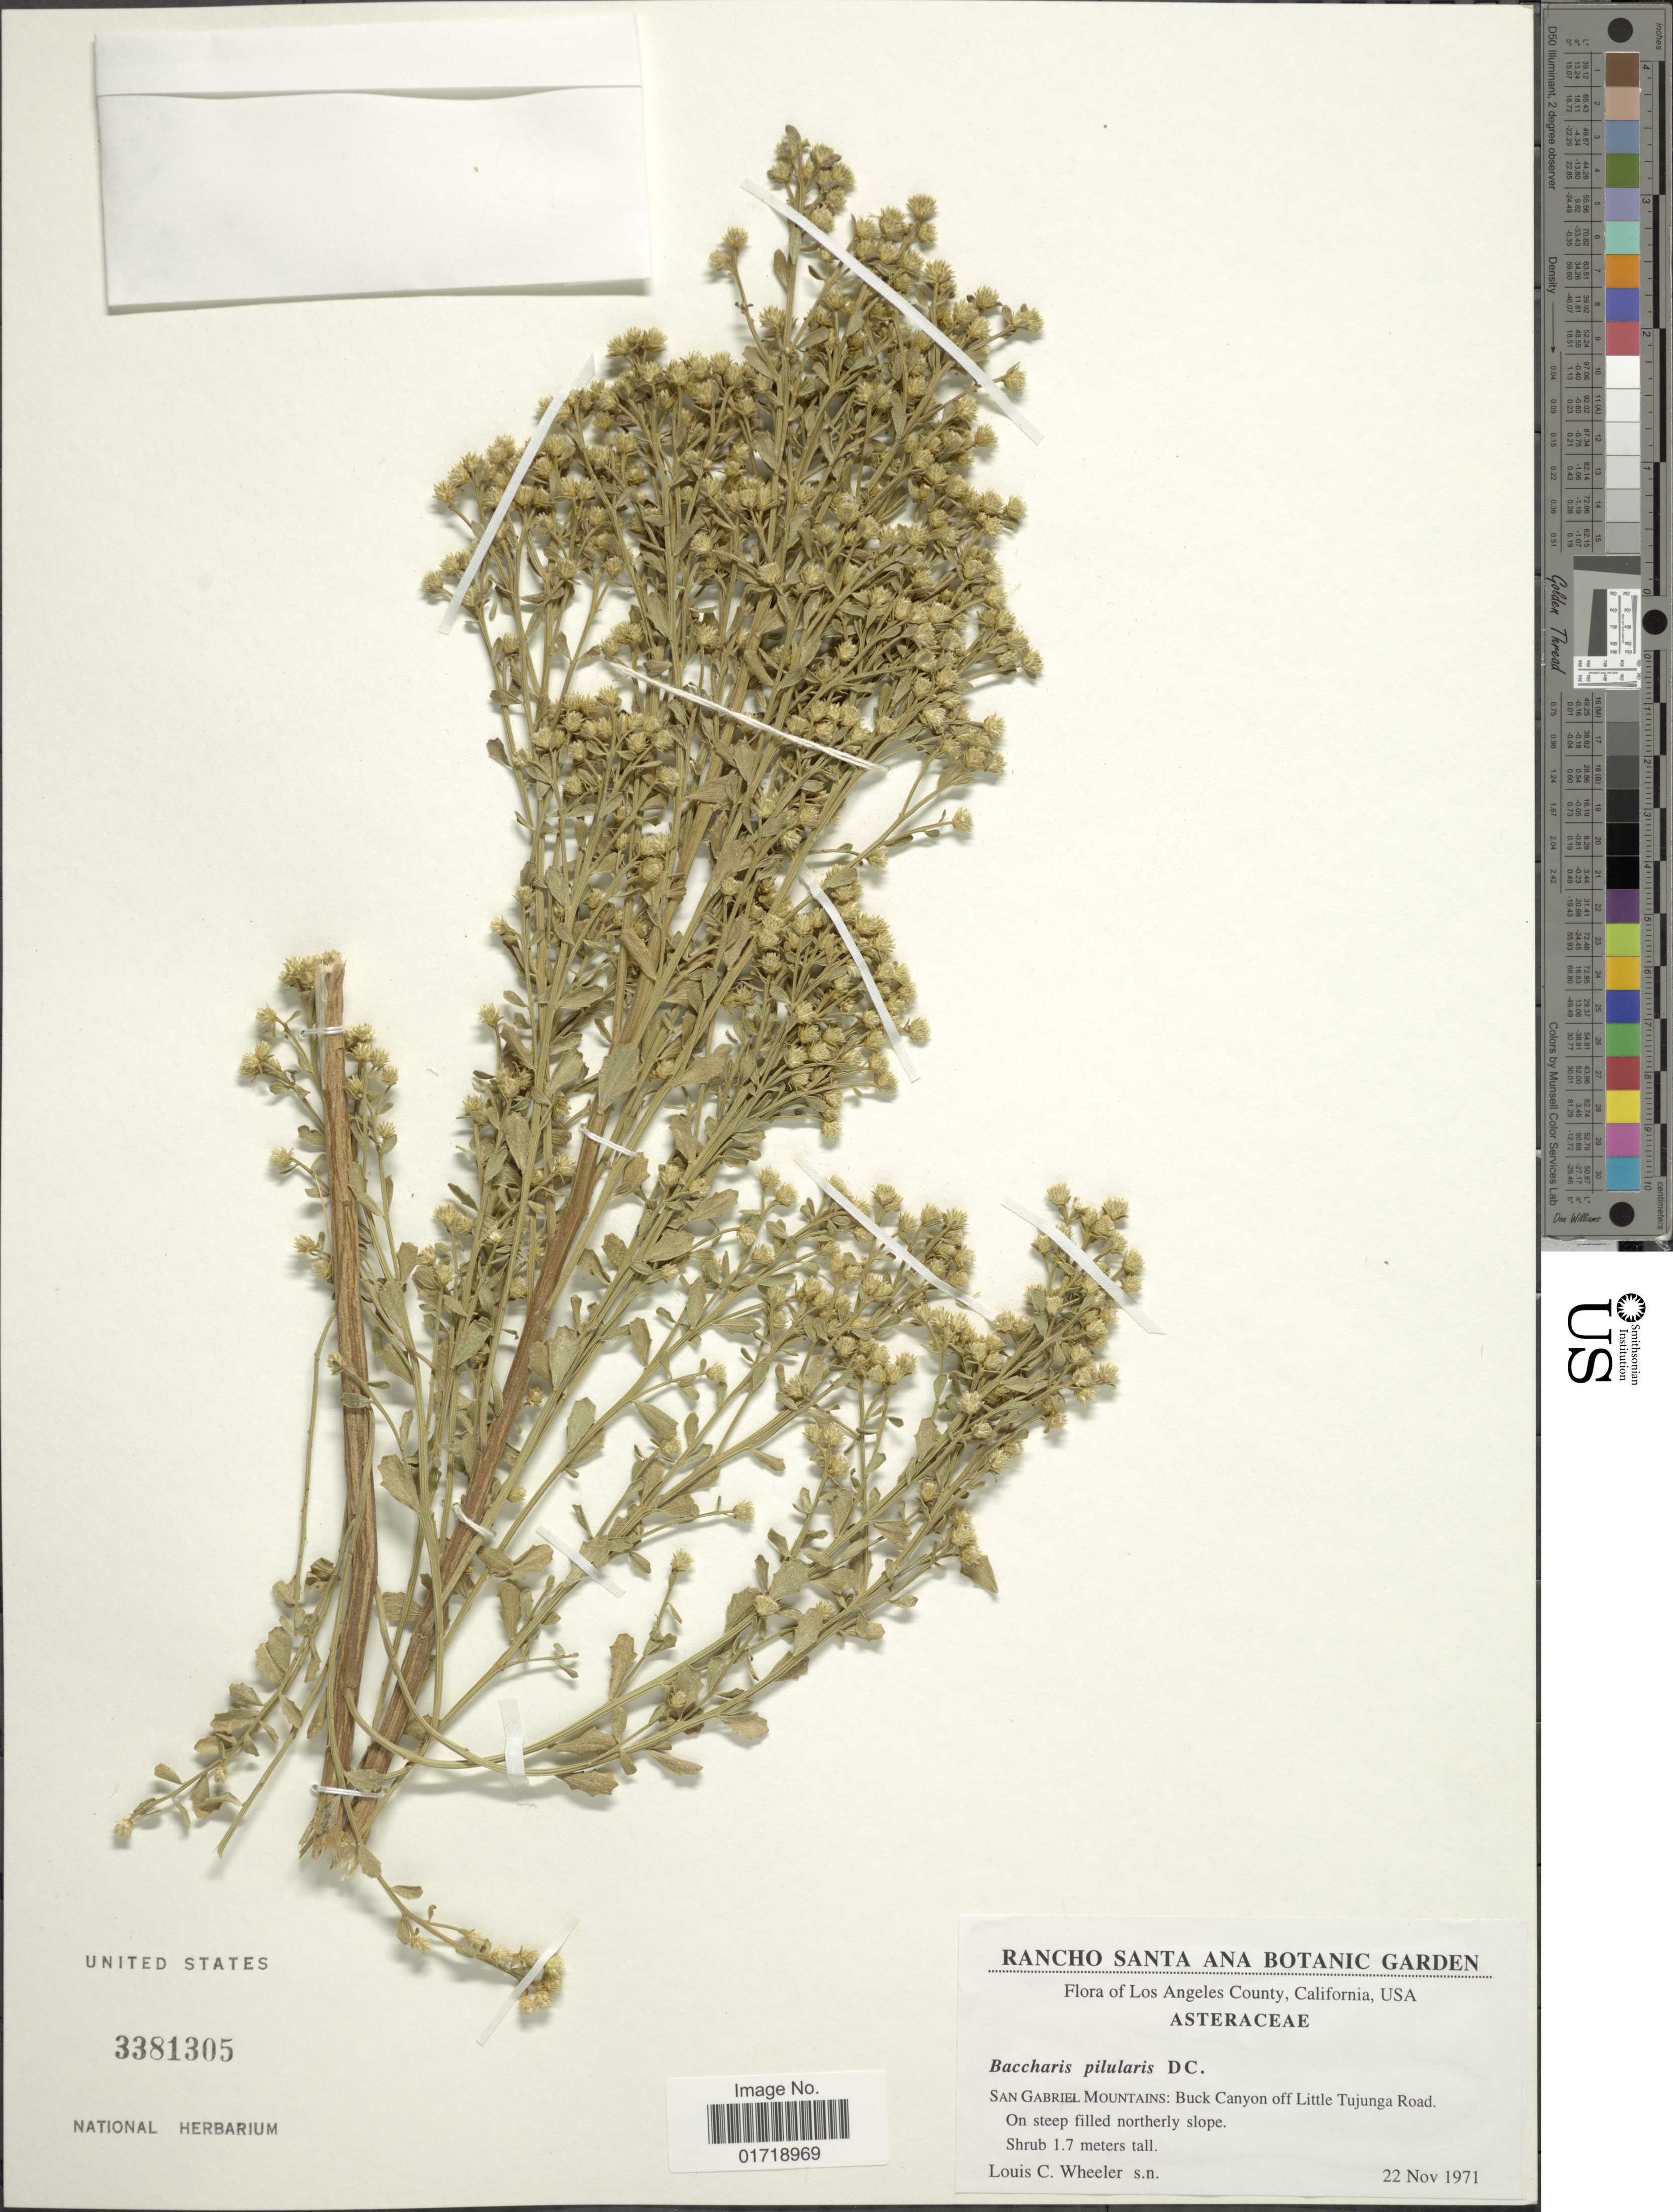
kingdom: Plantae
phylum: Tracheophyta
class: Magnoliopsida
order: Asterales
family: Asteraceae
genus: Baccharis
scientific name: Baccharis pilularis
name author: DC.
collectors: L. C. Wheeler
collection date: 1971-11-22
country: United States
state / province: California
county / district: Los Angeles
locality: Los Angeles County, California, San Gabriel Mountains: Buck Canyon off Little Tujunga Road, On steep filled northerly slope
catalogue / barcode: US 3381305